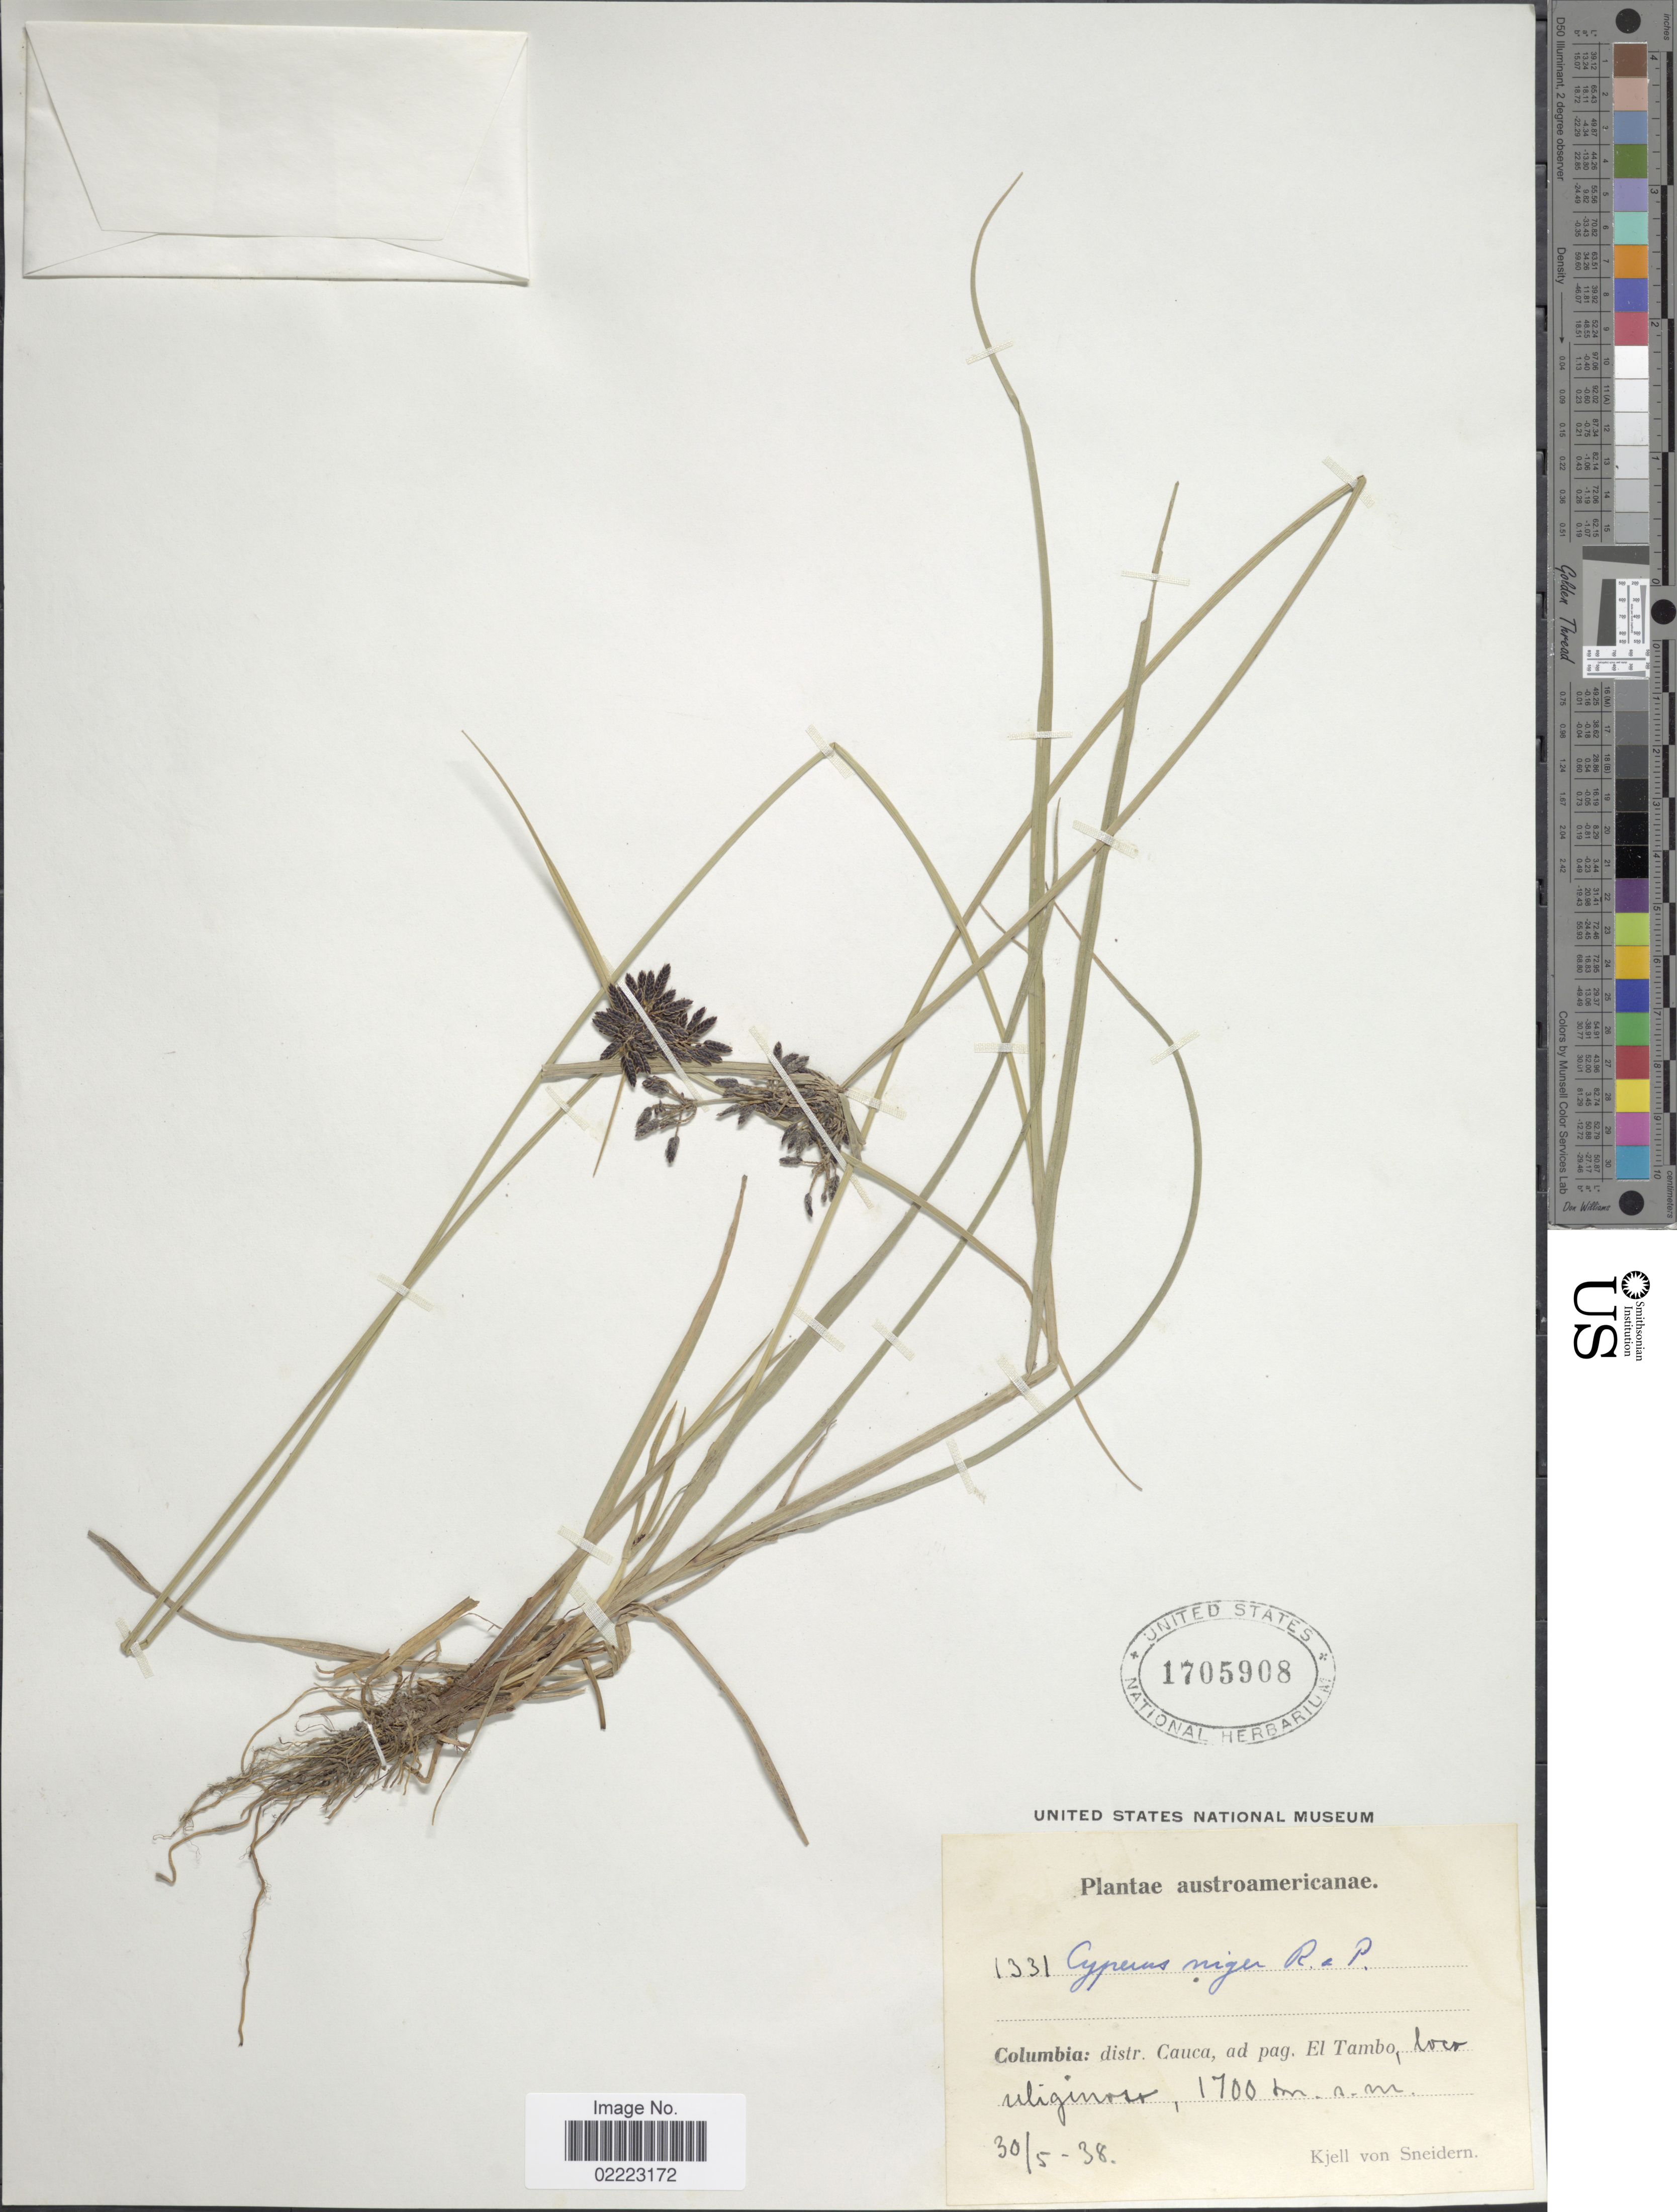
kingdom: Plantae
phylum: Tracheophyta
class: Liliopsida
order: Poales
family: Cyperaceae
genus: Cyperus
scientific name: Cyperus niger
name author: Ruiz & Pav.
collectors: K. von Sneidern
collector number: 1331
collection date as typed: Transcribed d/m/y: 30/5/38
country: Colombia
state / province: Cauca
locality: Distr. Cauca, ad pag El Tambo, loco uliginoso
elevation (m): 1700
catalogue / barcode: US 1705908